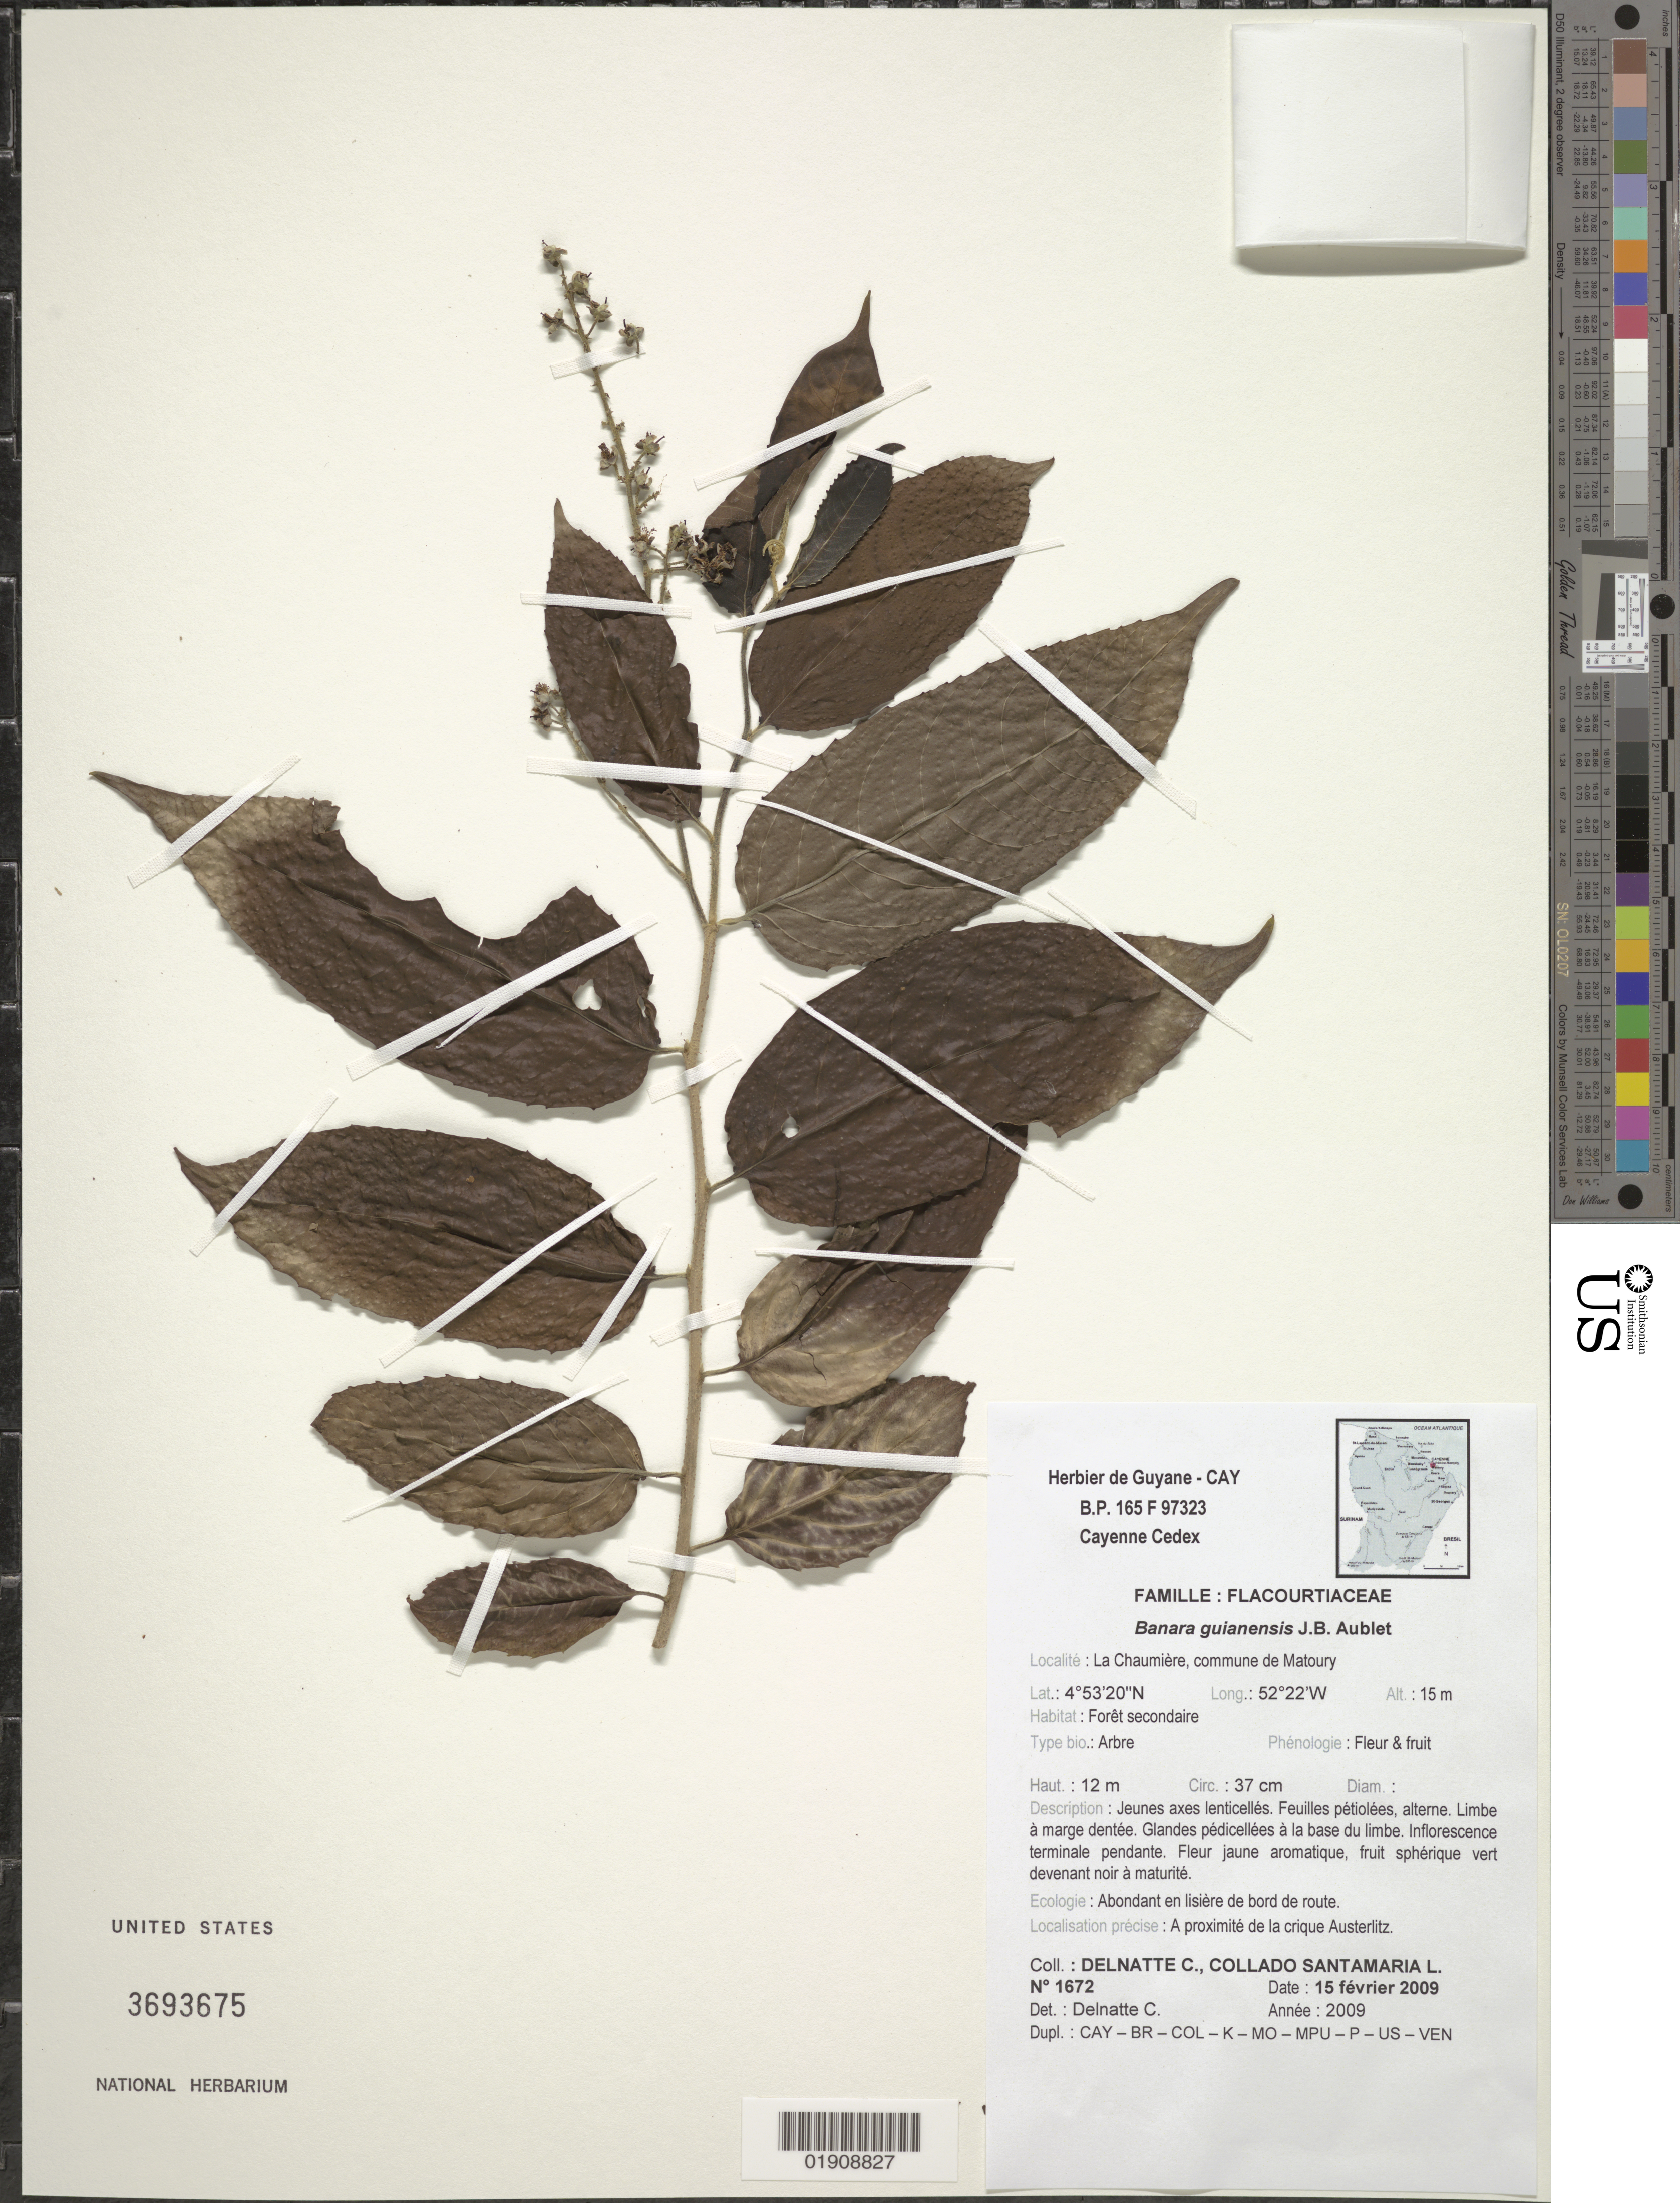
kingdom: Plantae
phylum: Tracheophyta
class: Magnoliopsida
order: Malpighiales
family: Salicaceae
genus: Banara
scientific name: Banara guianensis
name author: Aubl.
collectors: C. Delnatte & L. Collado Santamaria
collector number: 1672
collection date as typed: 15 February 2009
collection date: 2009-02-15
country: French Guiana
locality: La Chaumieree, commune de Matoury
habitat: Foret secondaire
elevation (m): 15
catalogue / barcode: US 3693675